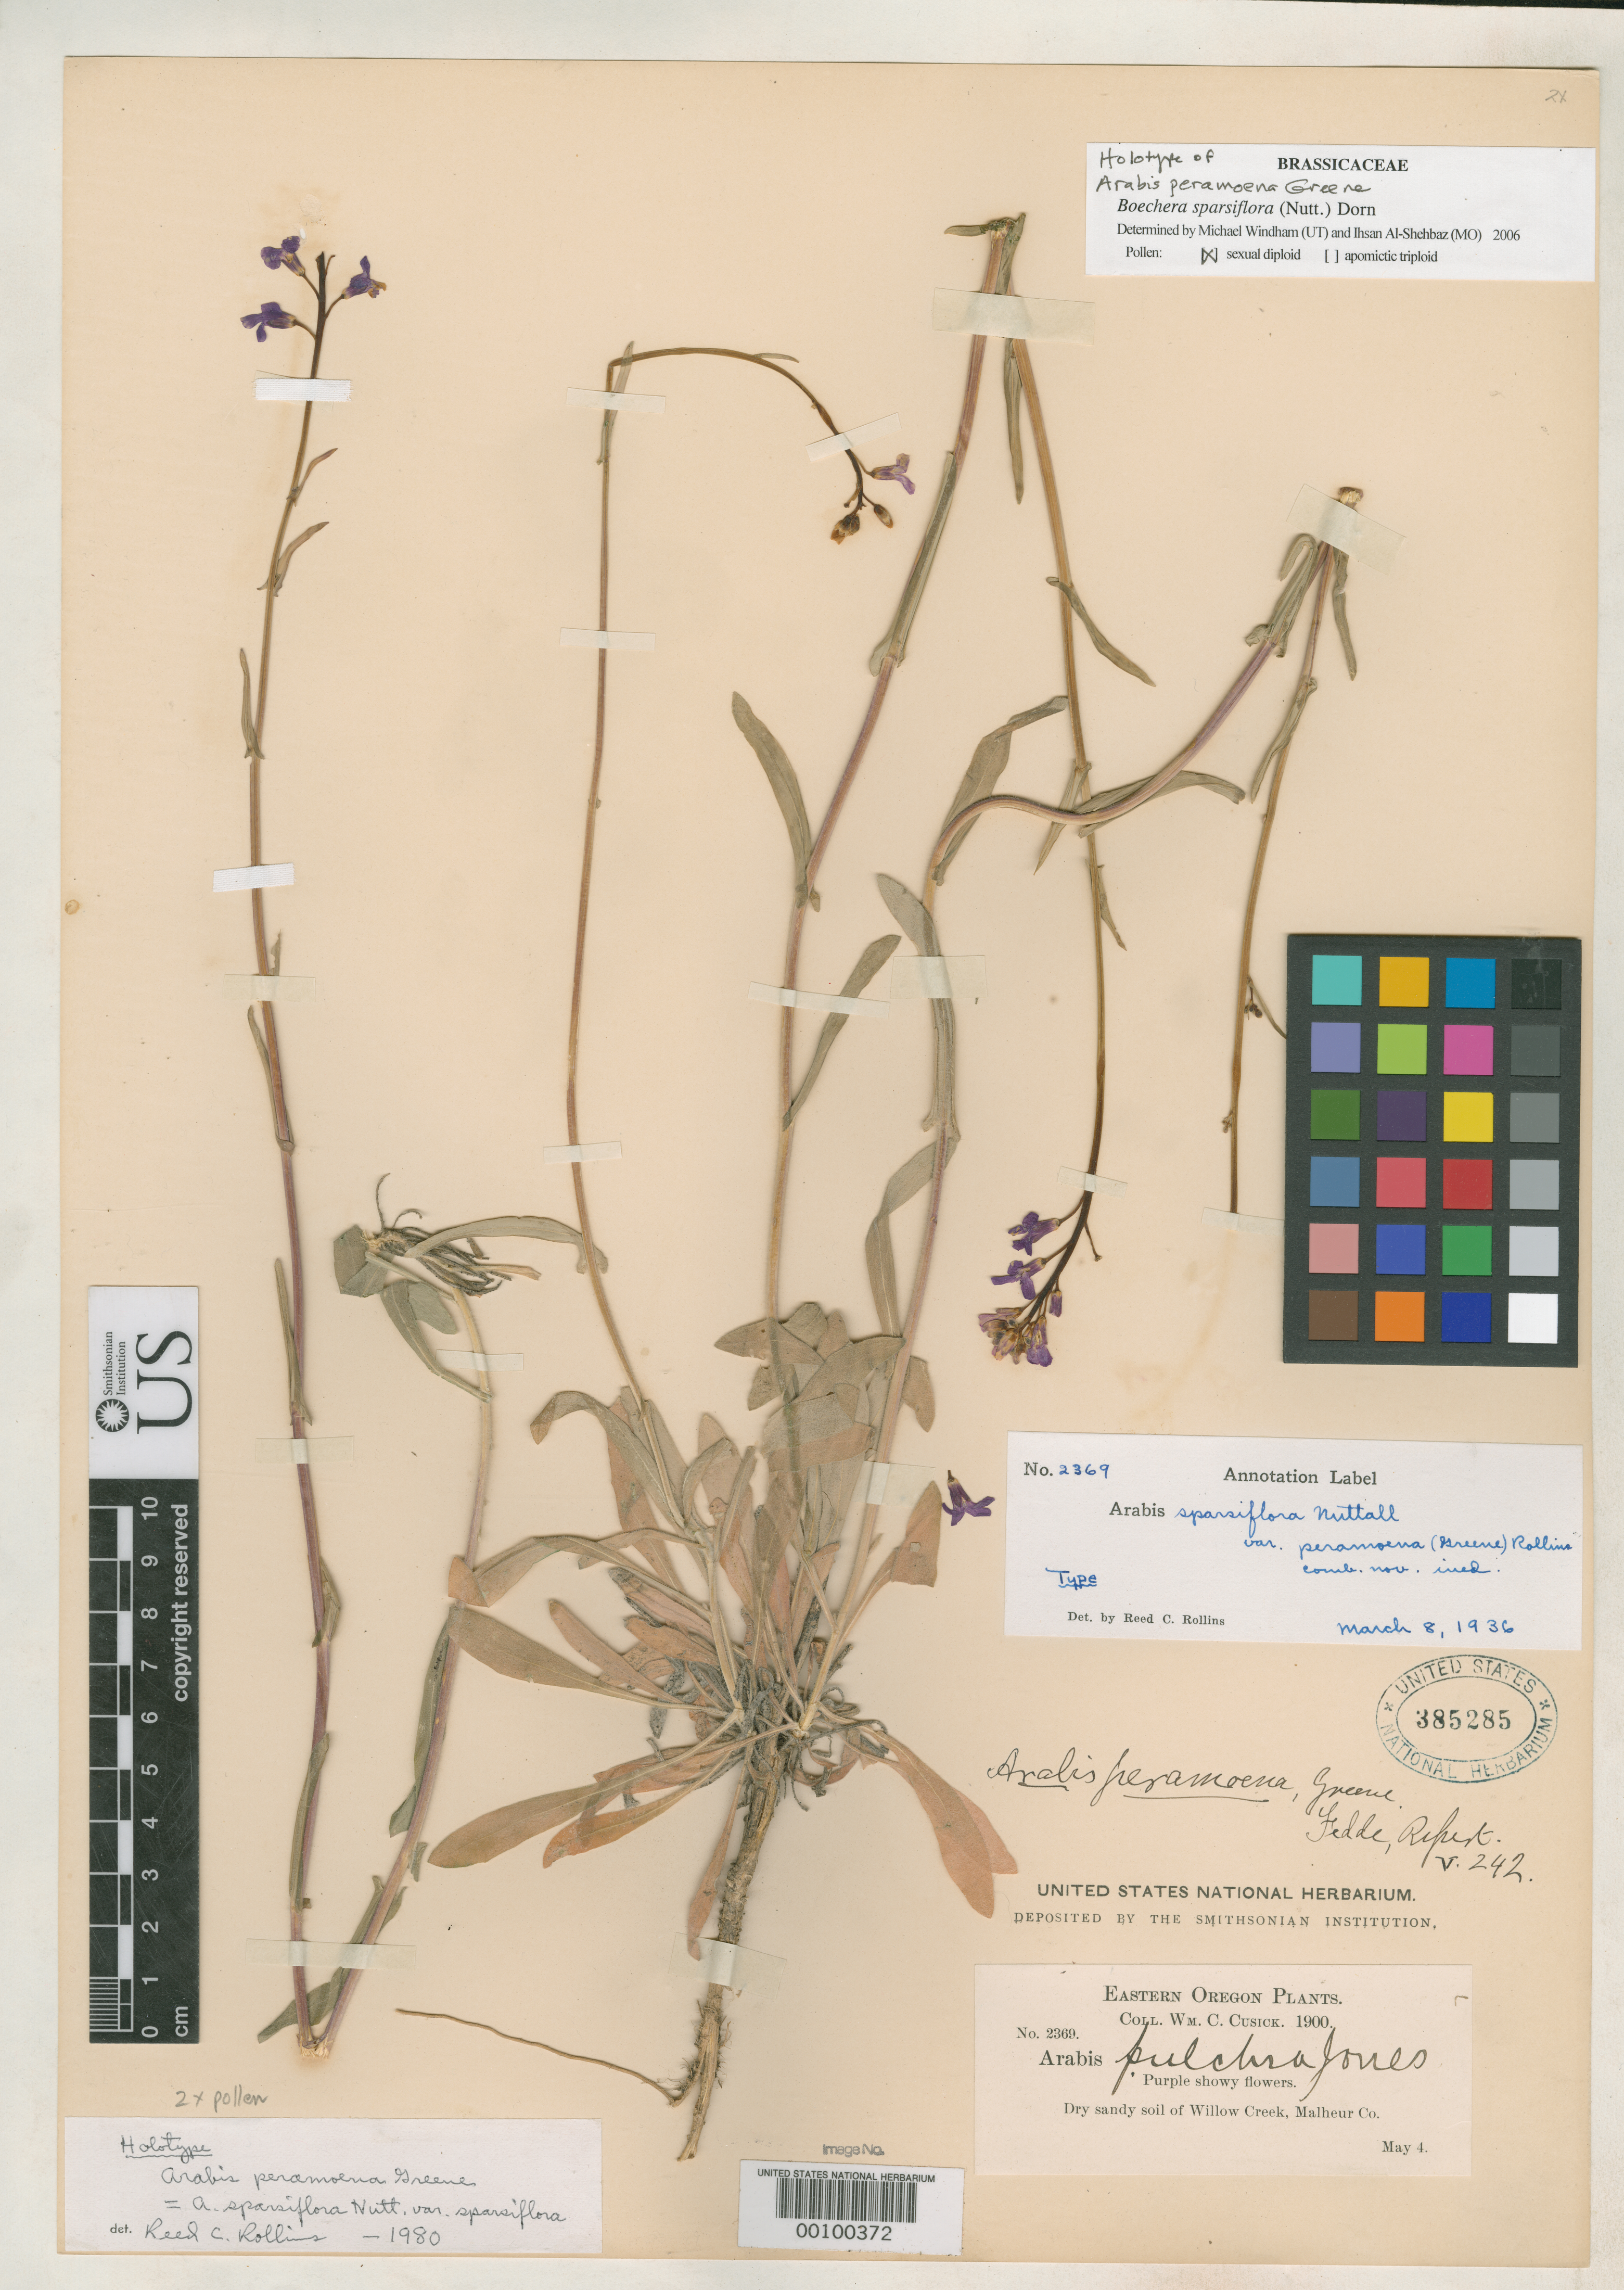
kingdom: Plantae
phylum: Tracheophyta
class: Magnoliopsida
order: Brassicales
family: Brassicaceae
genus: Arabis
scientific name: Arabis peramoena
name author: Greene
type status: Holotype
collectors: W. C. Cusick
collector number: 2369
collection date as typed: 04 May 1900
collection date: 1900-05-04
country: United States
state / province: Oregon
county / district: Malheur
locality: Willow Creek.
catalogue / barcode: US 385285